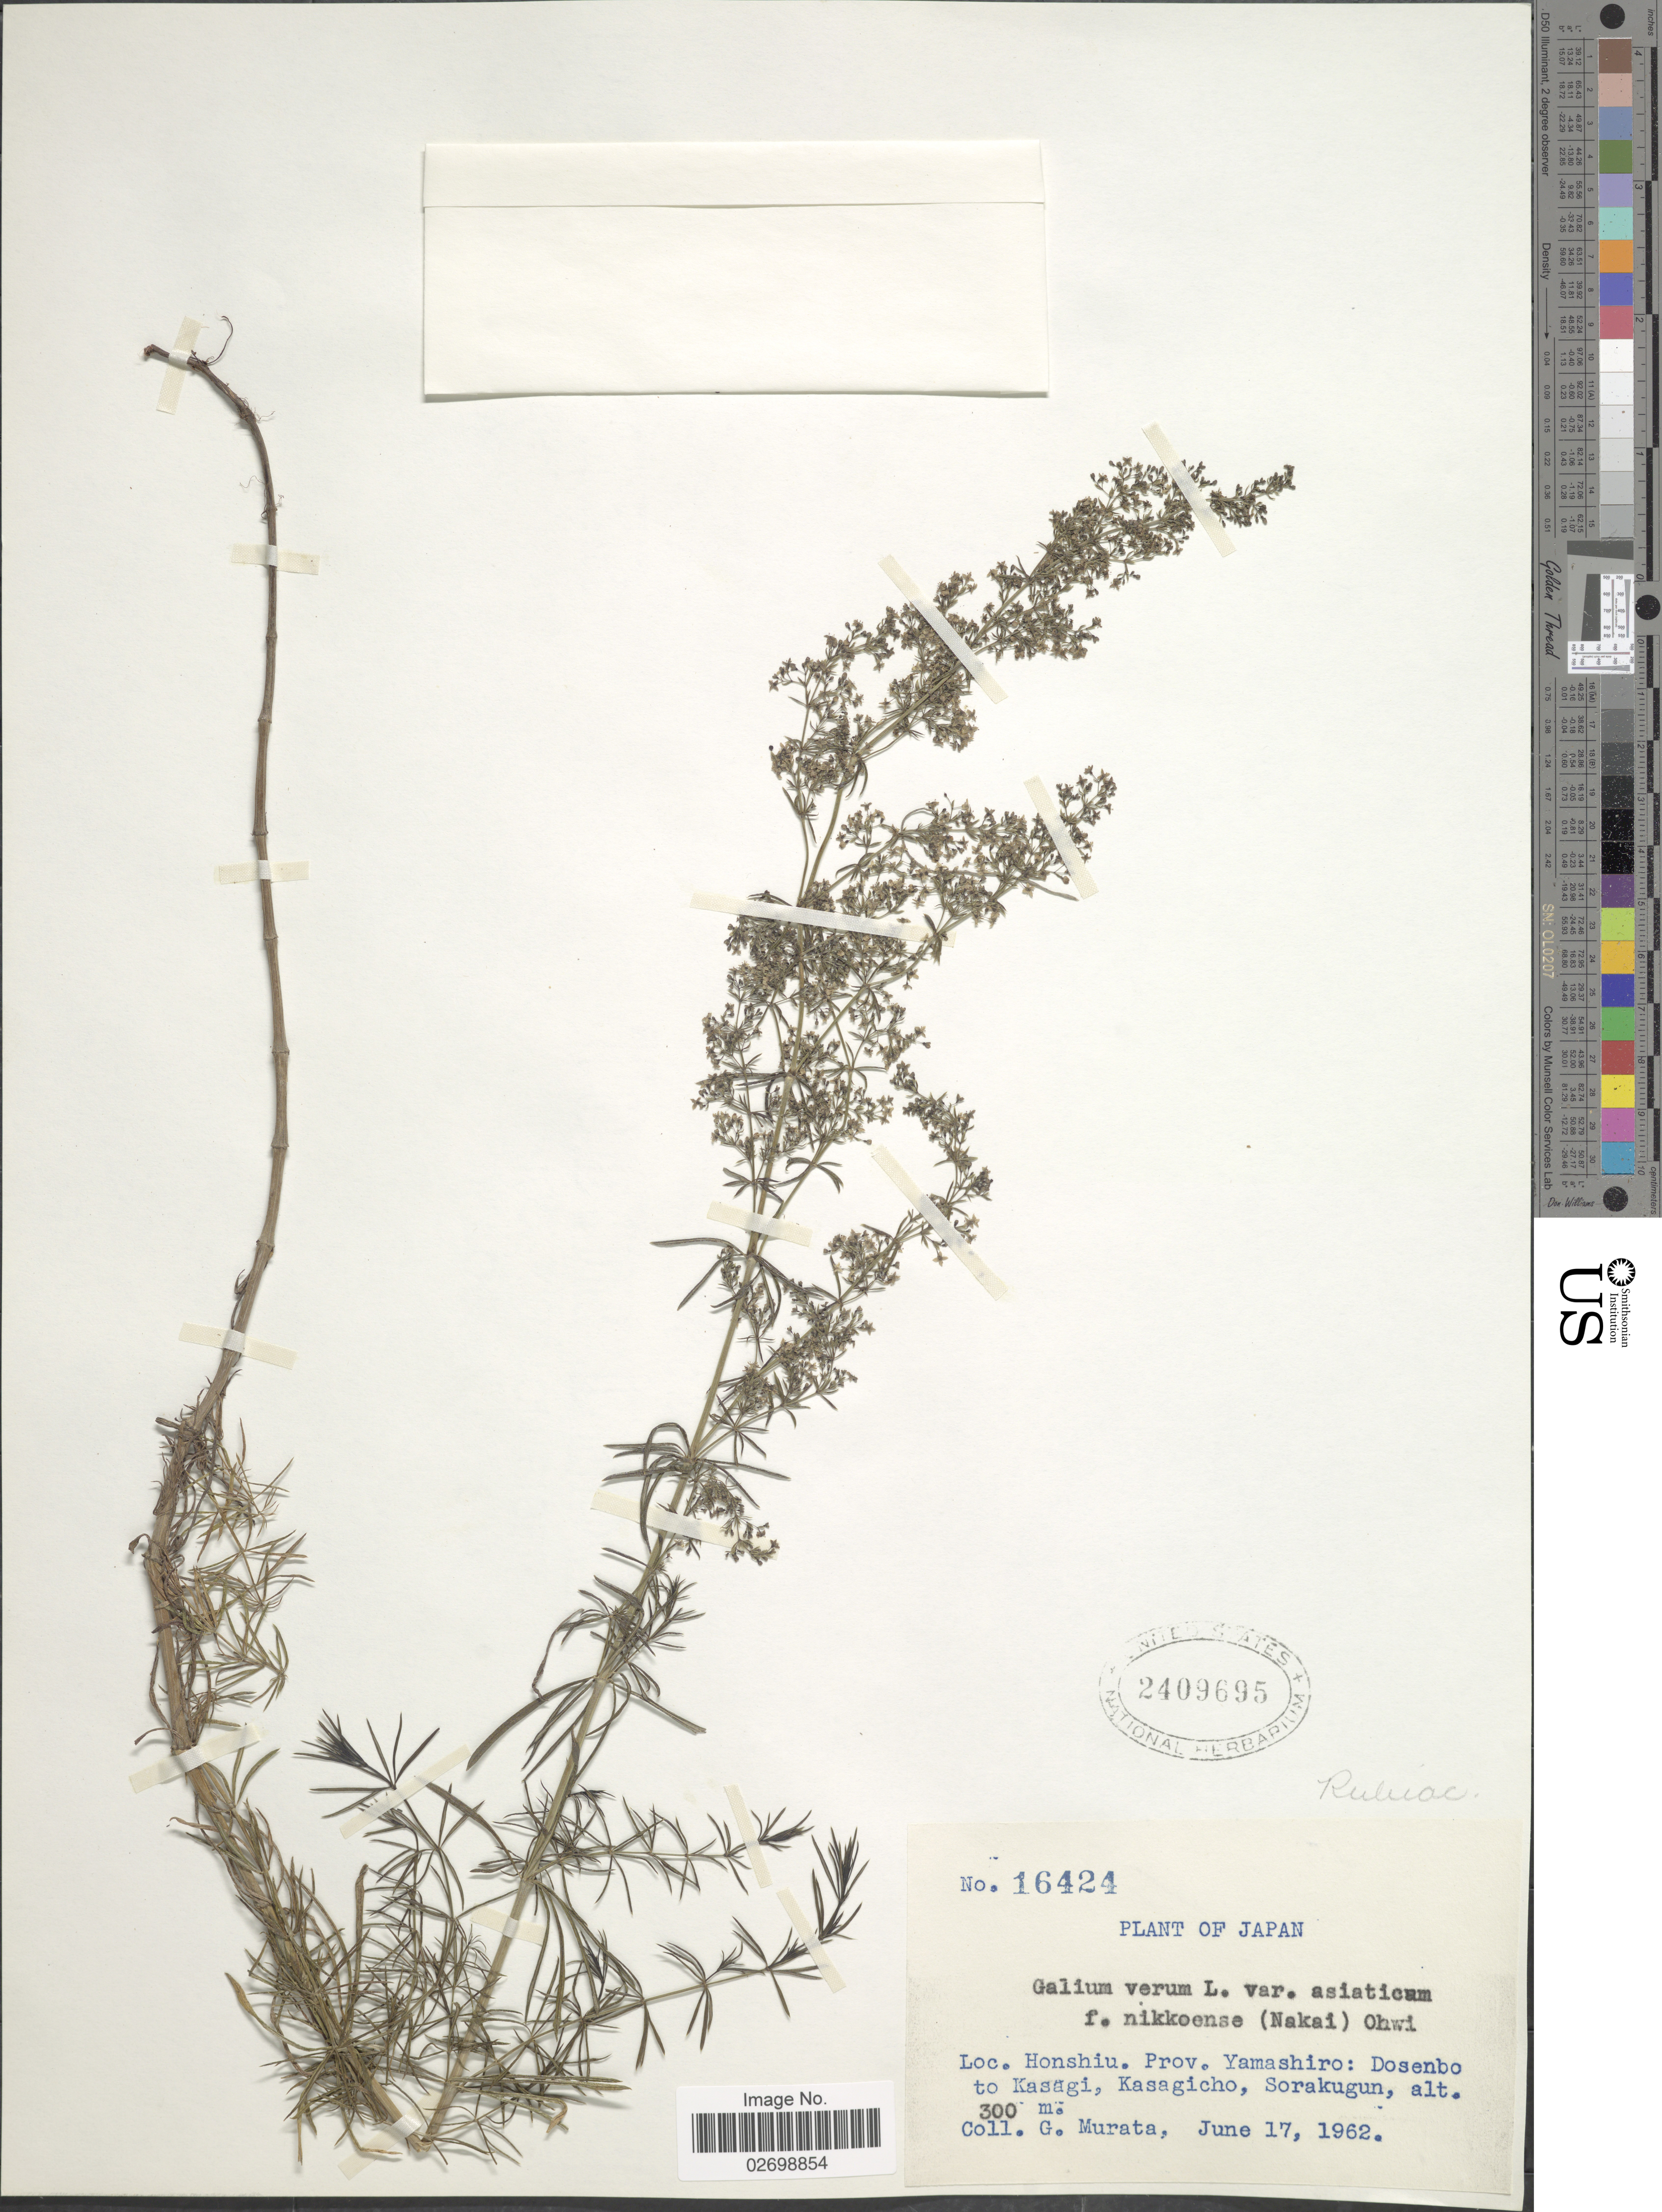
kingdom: Plantae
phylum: Tracheophyta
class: Magnoliopsida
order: Gentianales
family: Rubiaceae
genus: Galium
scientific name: Galium verum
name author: L.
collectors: G. Murata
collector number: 16424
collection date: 1962-06-17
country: Japan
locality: Honsiu. Prov. Yamashiro: Dosenbo to Kasagi, Kasagicho, Sorakugun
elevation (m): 300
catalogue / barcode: US 2409695